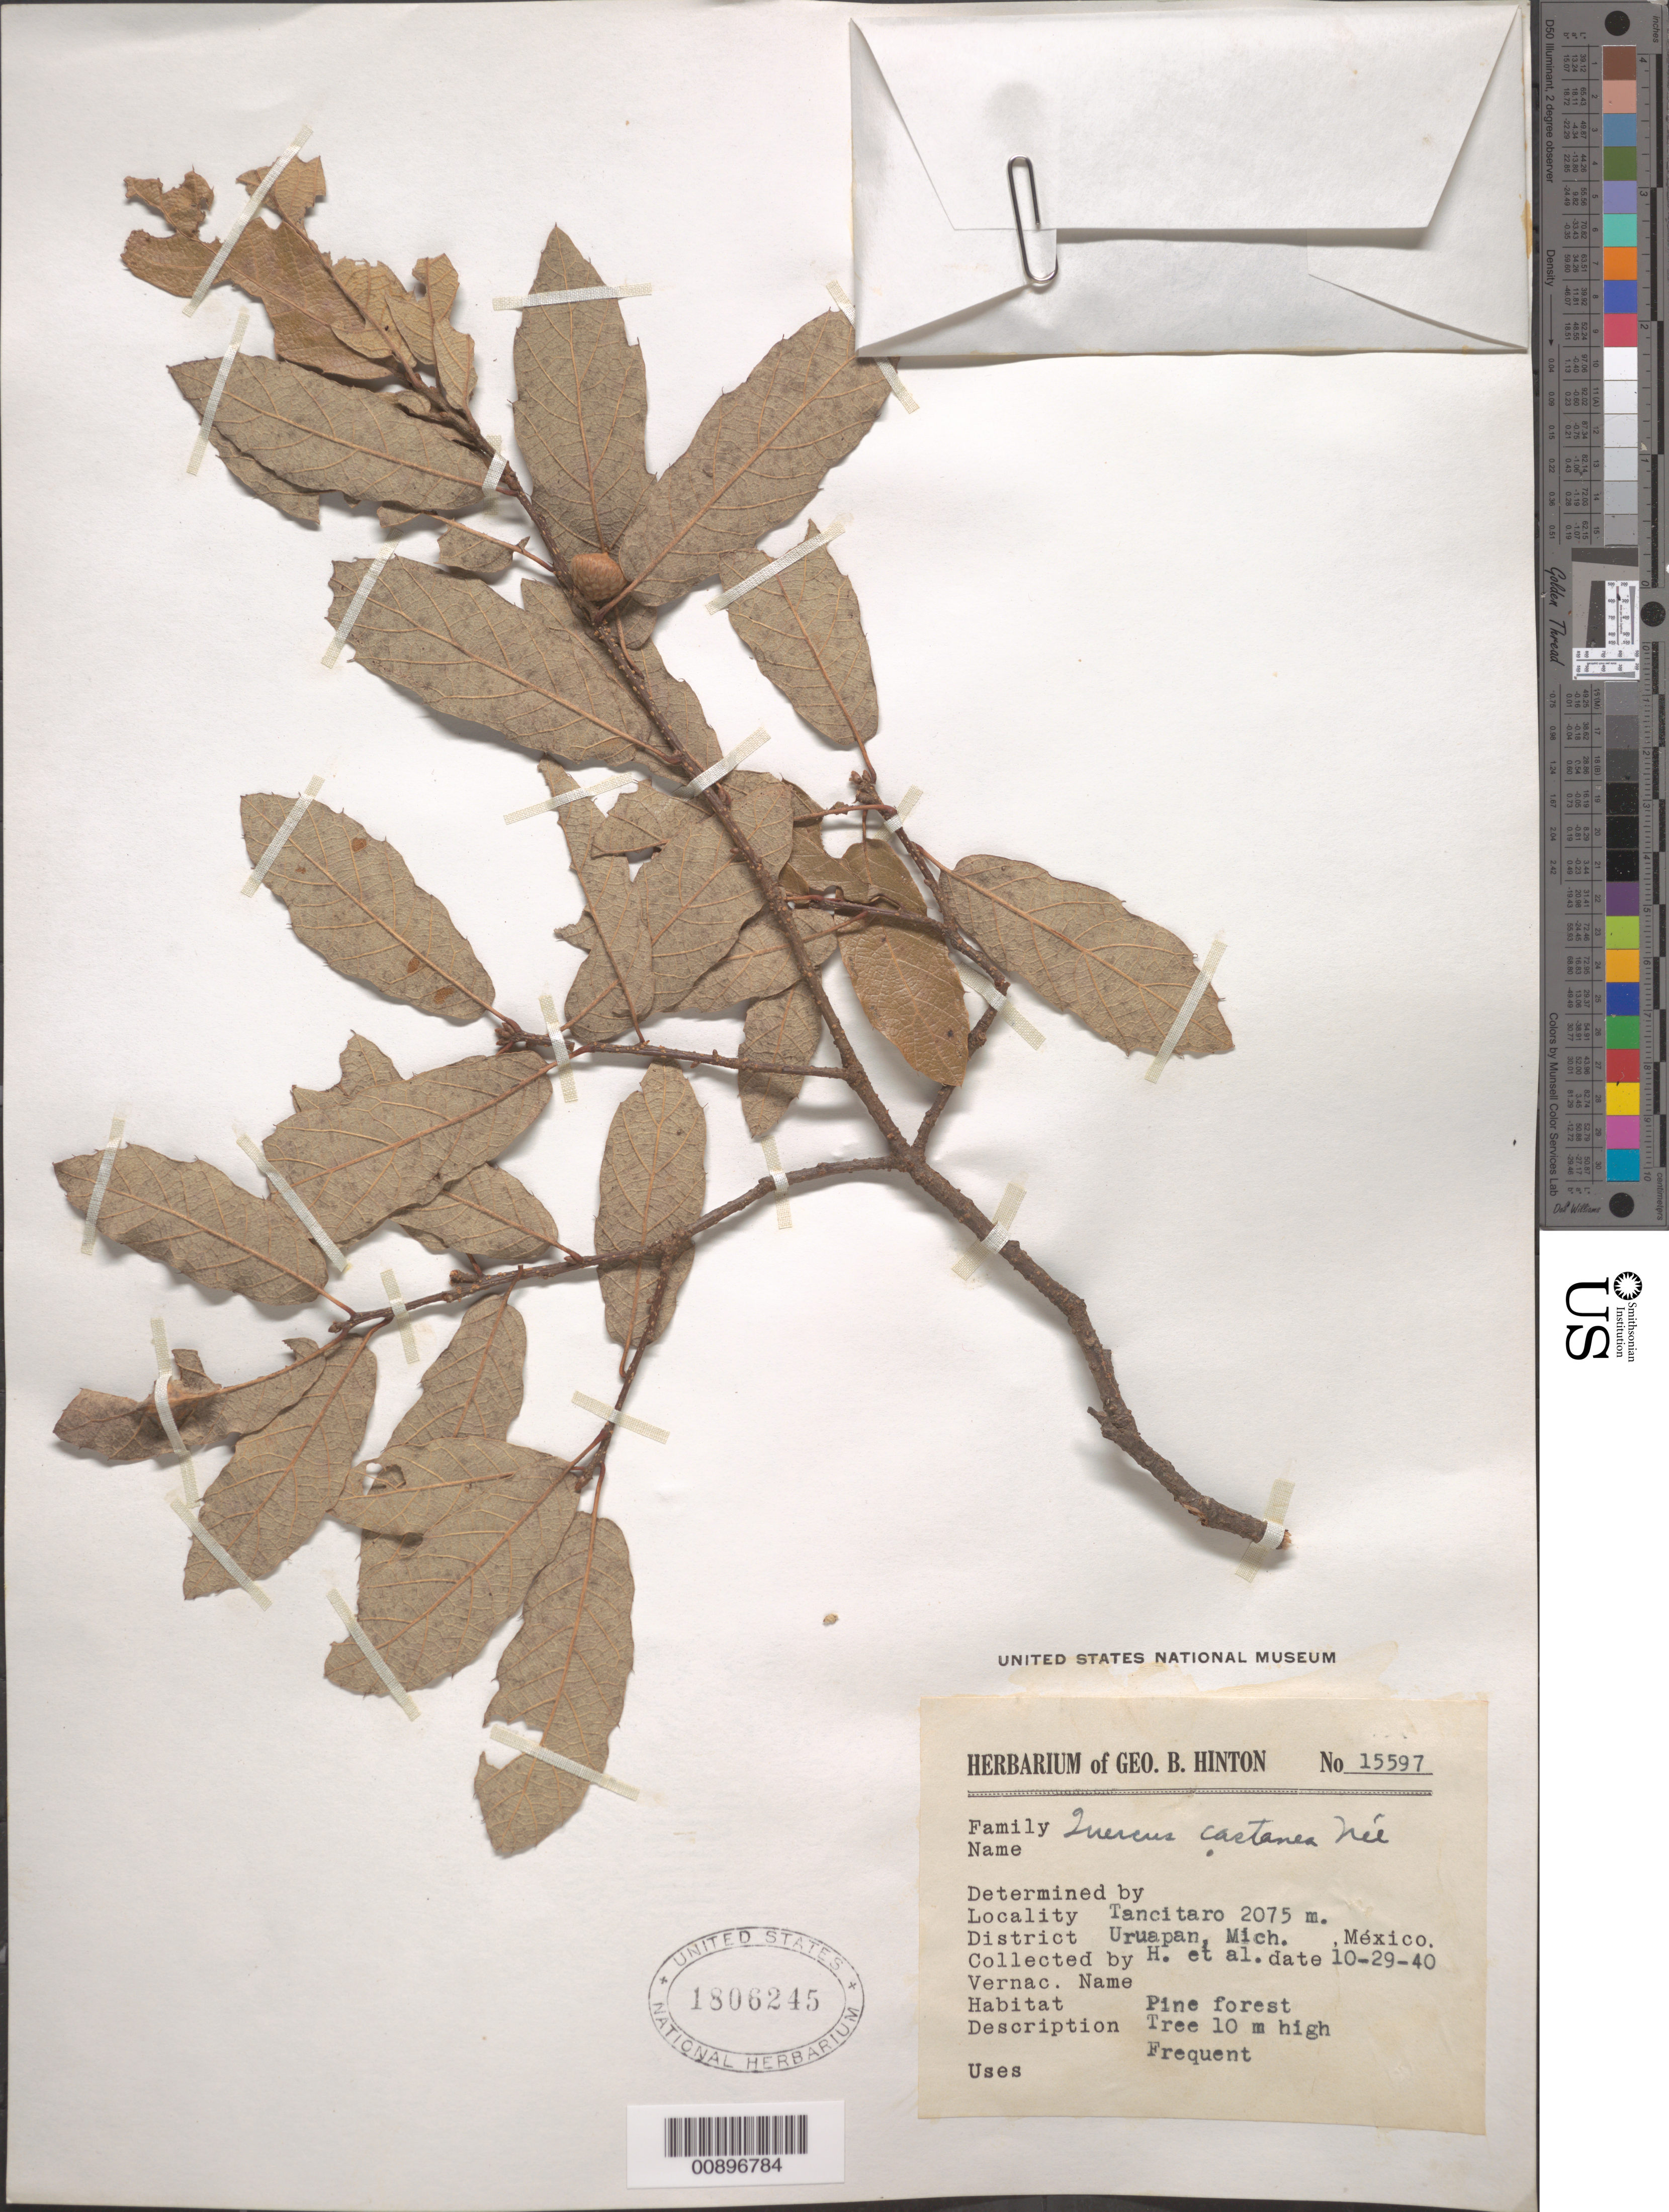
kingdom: Plantae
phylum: Tracheophyta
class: Magnoliopsida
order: Fagales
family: Fagaceae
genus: Quercus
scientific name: Quercus castanea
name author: Née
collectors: G. B. Hinton & et al.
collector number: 15597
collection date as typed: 29 Oct 1940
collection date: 1940-10-29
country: Mexico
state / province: Michoacán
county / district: Uruapan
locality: Tancitaro, District Uruapan, Michoacán.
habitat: Pine forest.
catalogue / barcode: US 1806245